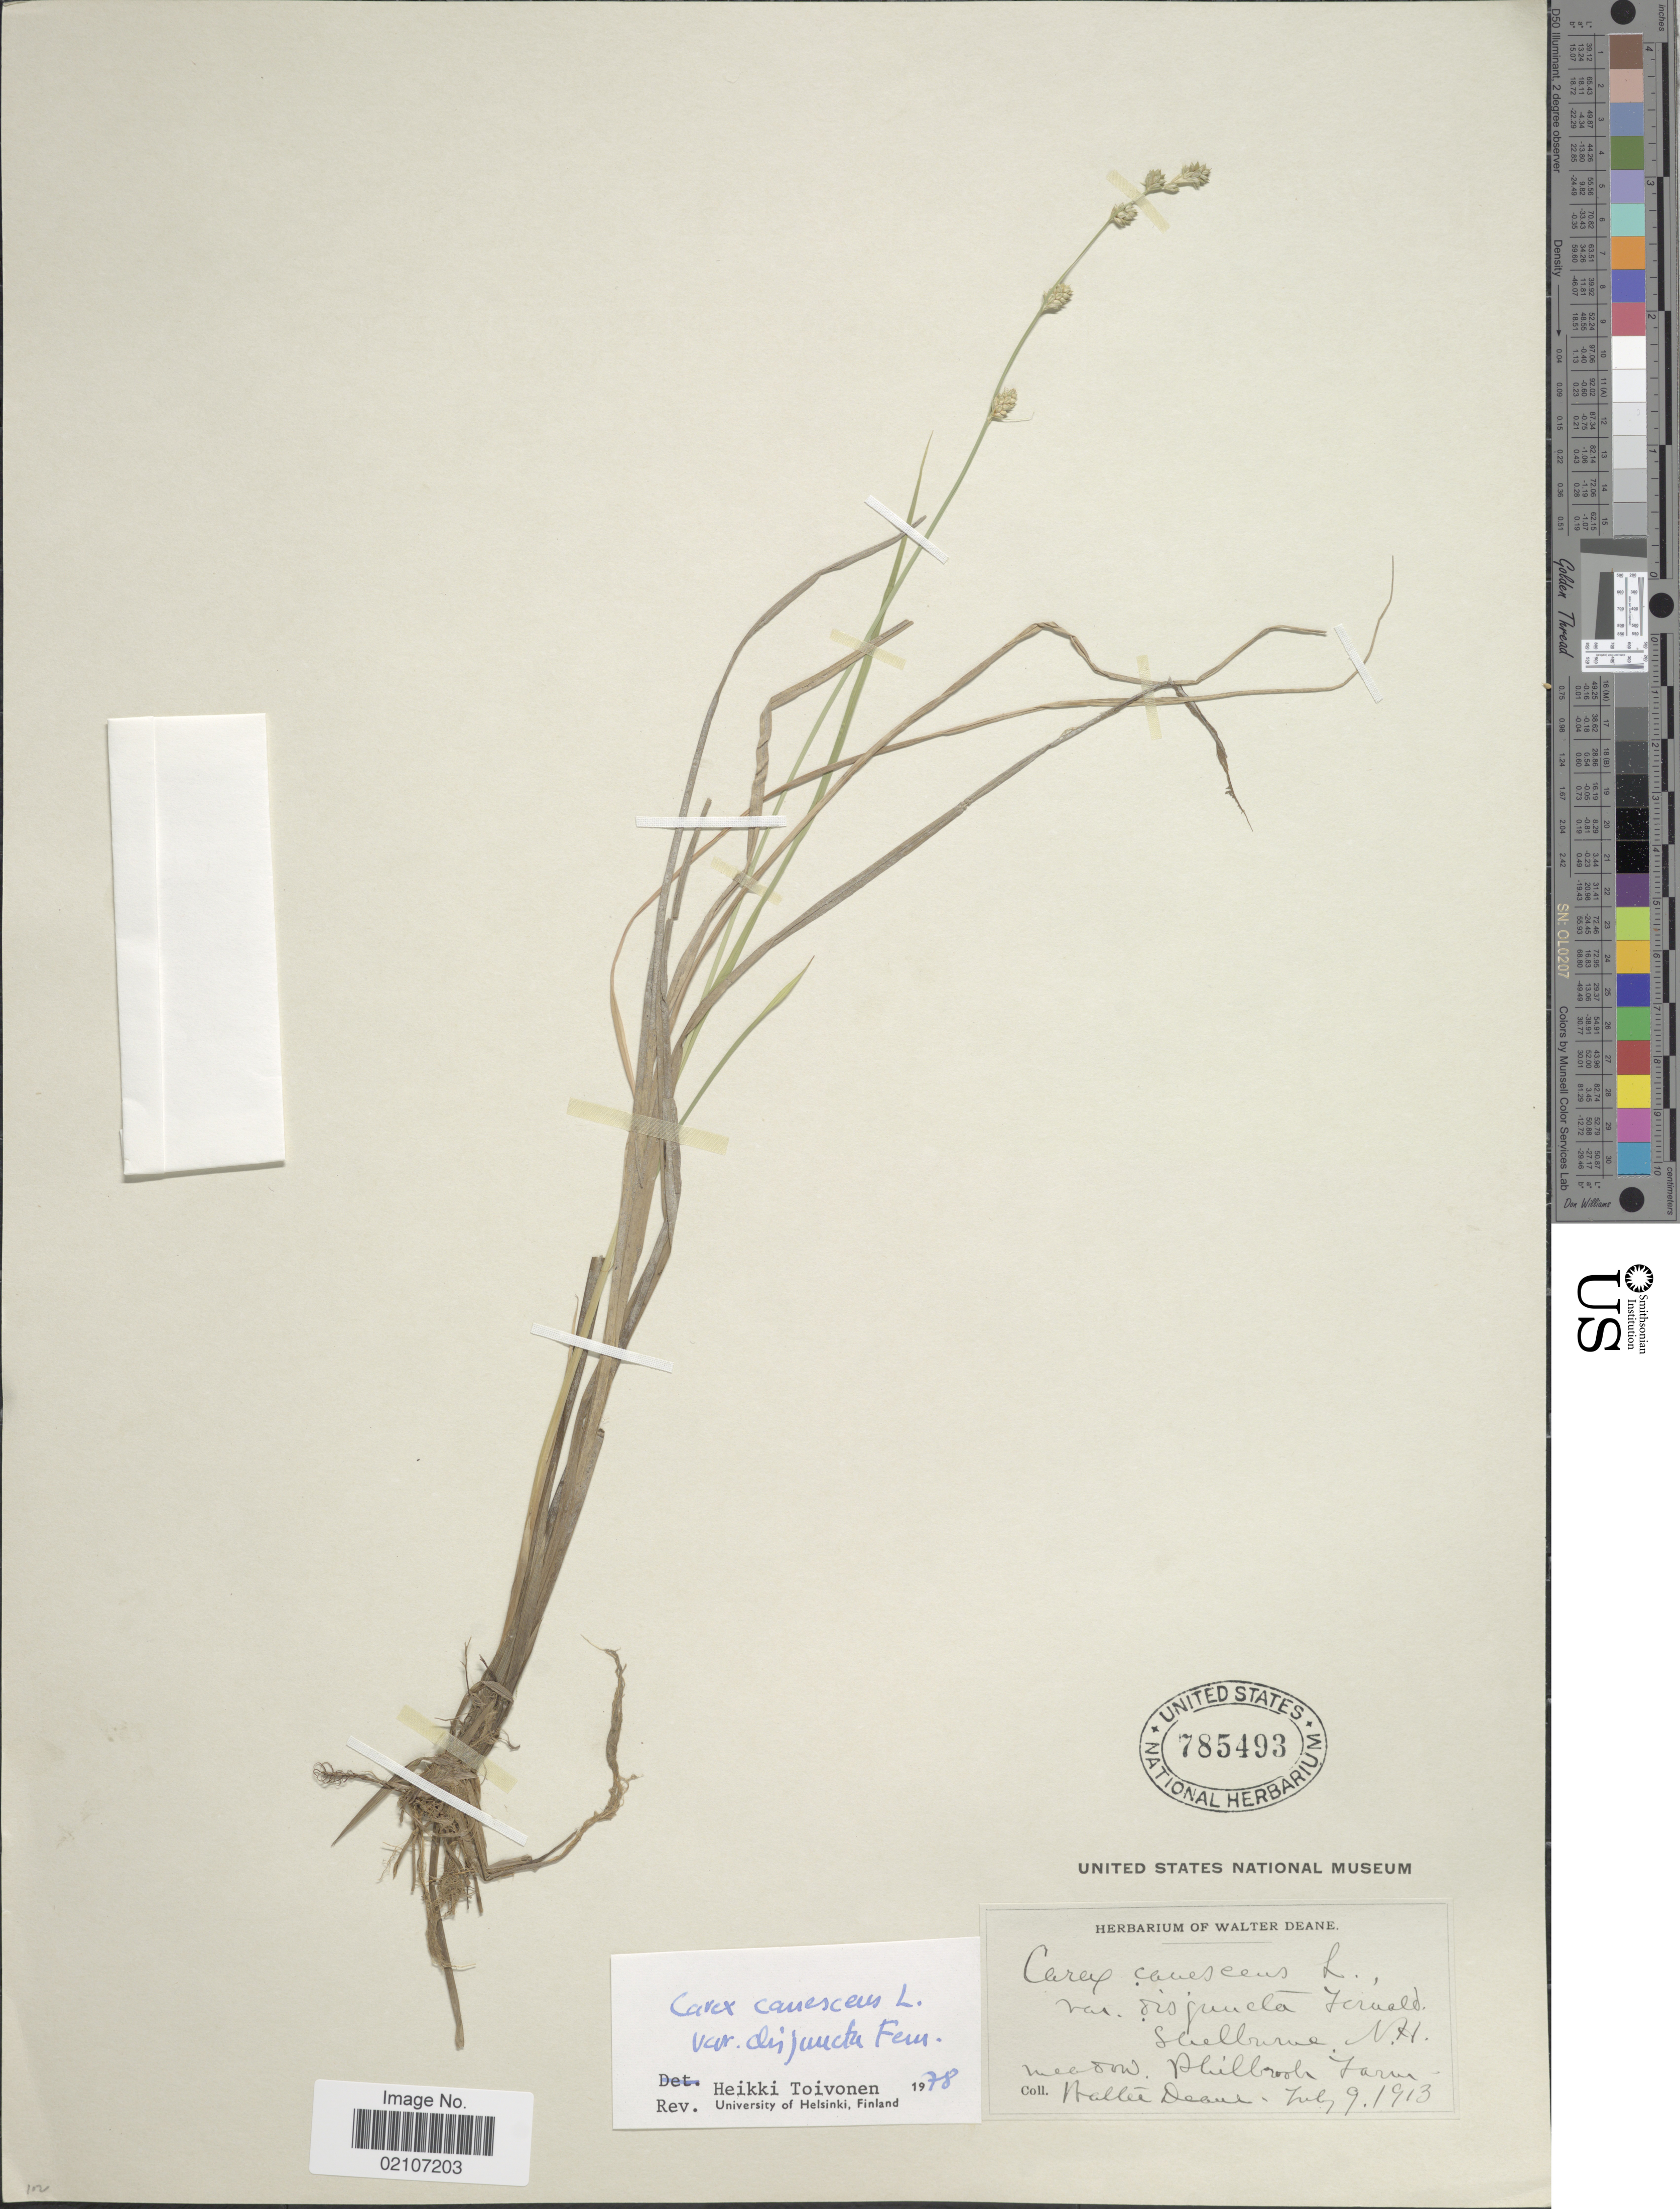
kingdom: Plantae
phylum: Tracheophyta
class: Liliopsida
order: Poales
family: Cyperaceae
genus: Carex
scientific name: Carex canescens var. disjuncta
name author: Fernald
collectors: W. Deane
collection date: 1913-07-09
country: United States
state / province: New Hampshire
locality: Shelburne. N.H. Meadow. Philbrook Farm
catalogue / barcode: US 785493